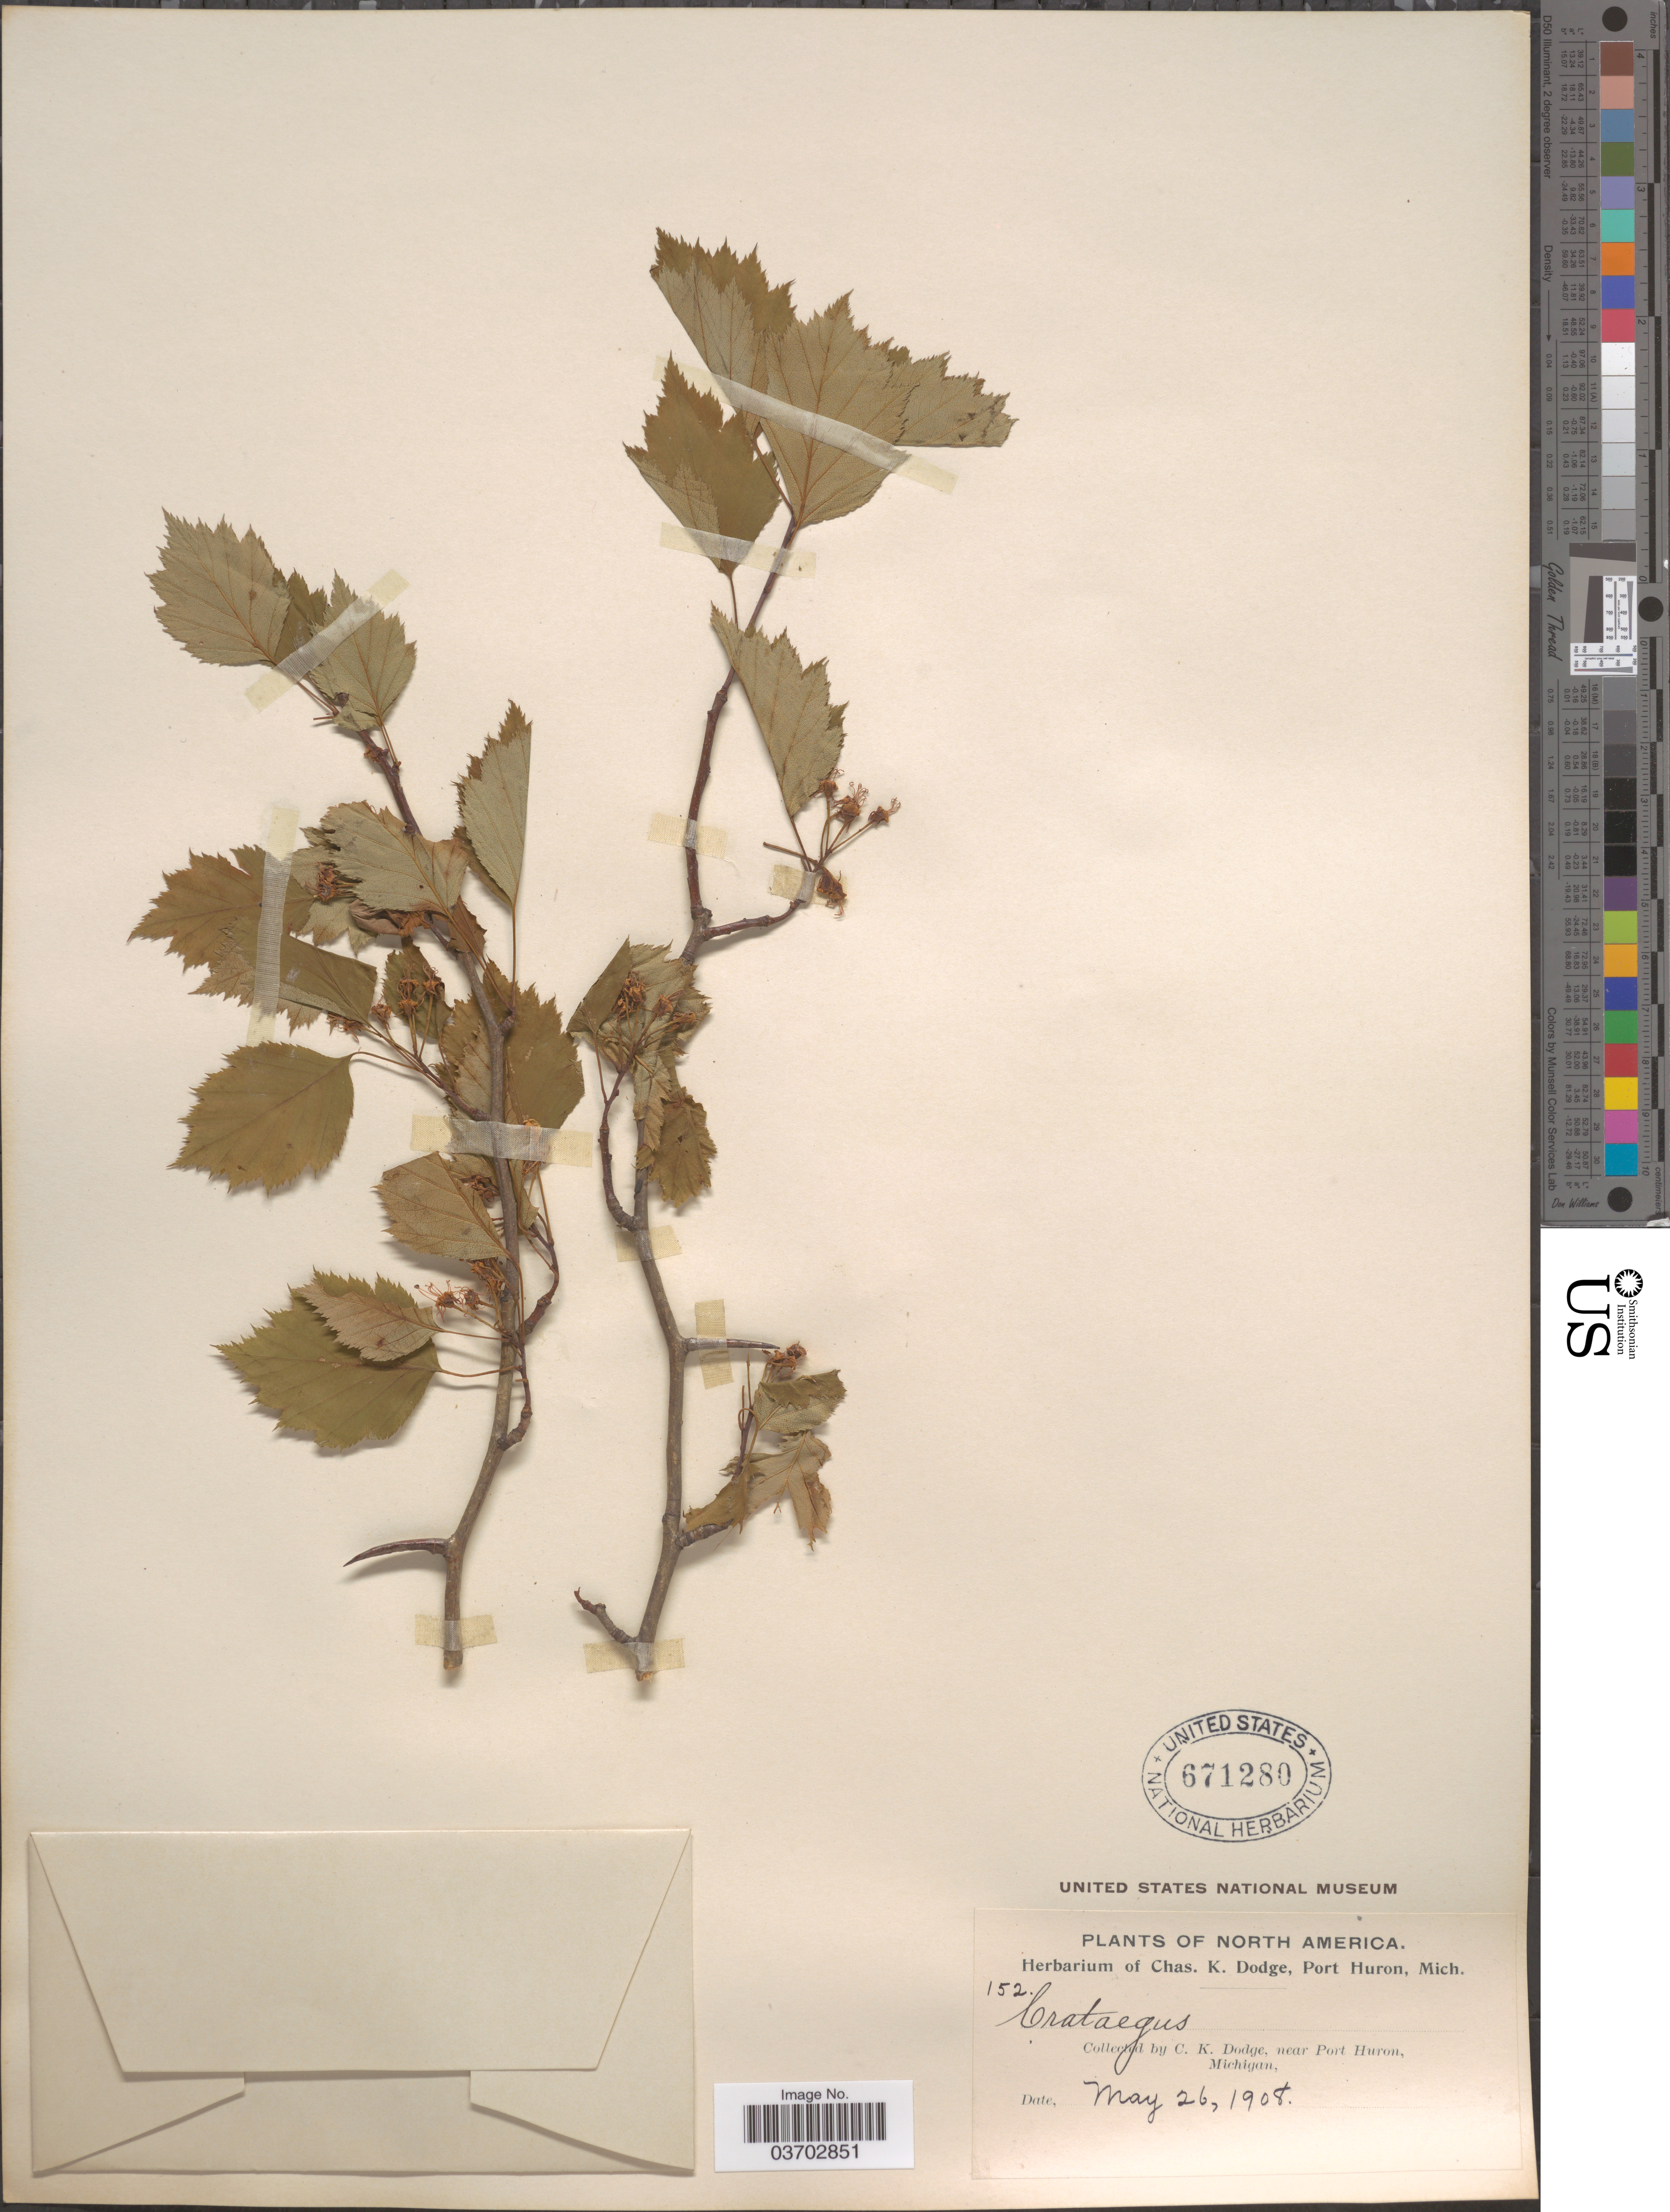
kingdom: Plantae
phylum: Tracheophyta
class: Magnoliopsida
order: Rosales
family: Rosaceae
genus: Crataegus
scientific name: Crataegus sp.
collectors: C. K. Dodge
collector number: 152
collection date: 1908-05-26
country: United States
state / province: Michigan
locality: Near Port Huron.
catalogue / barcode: US 671280